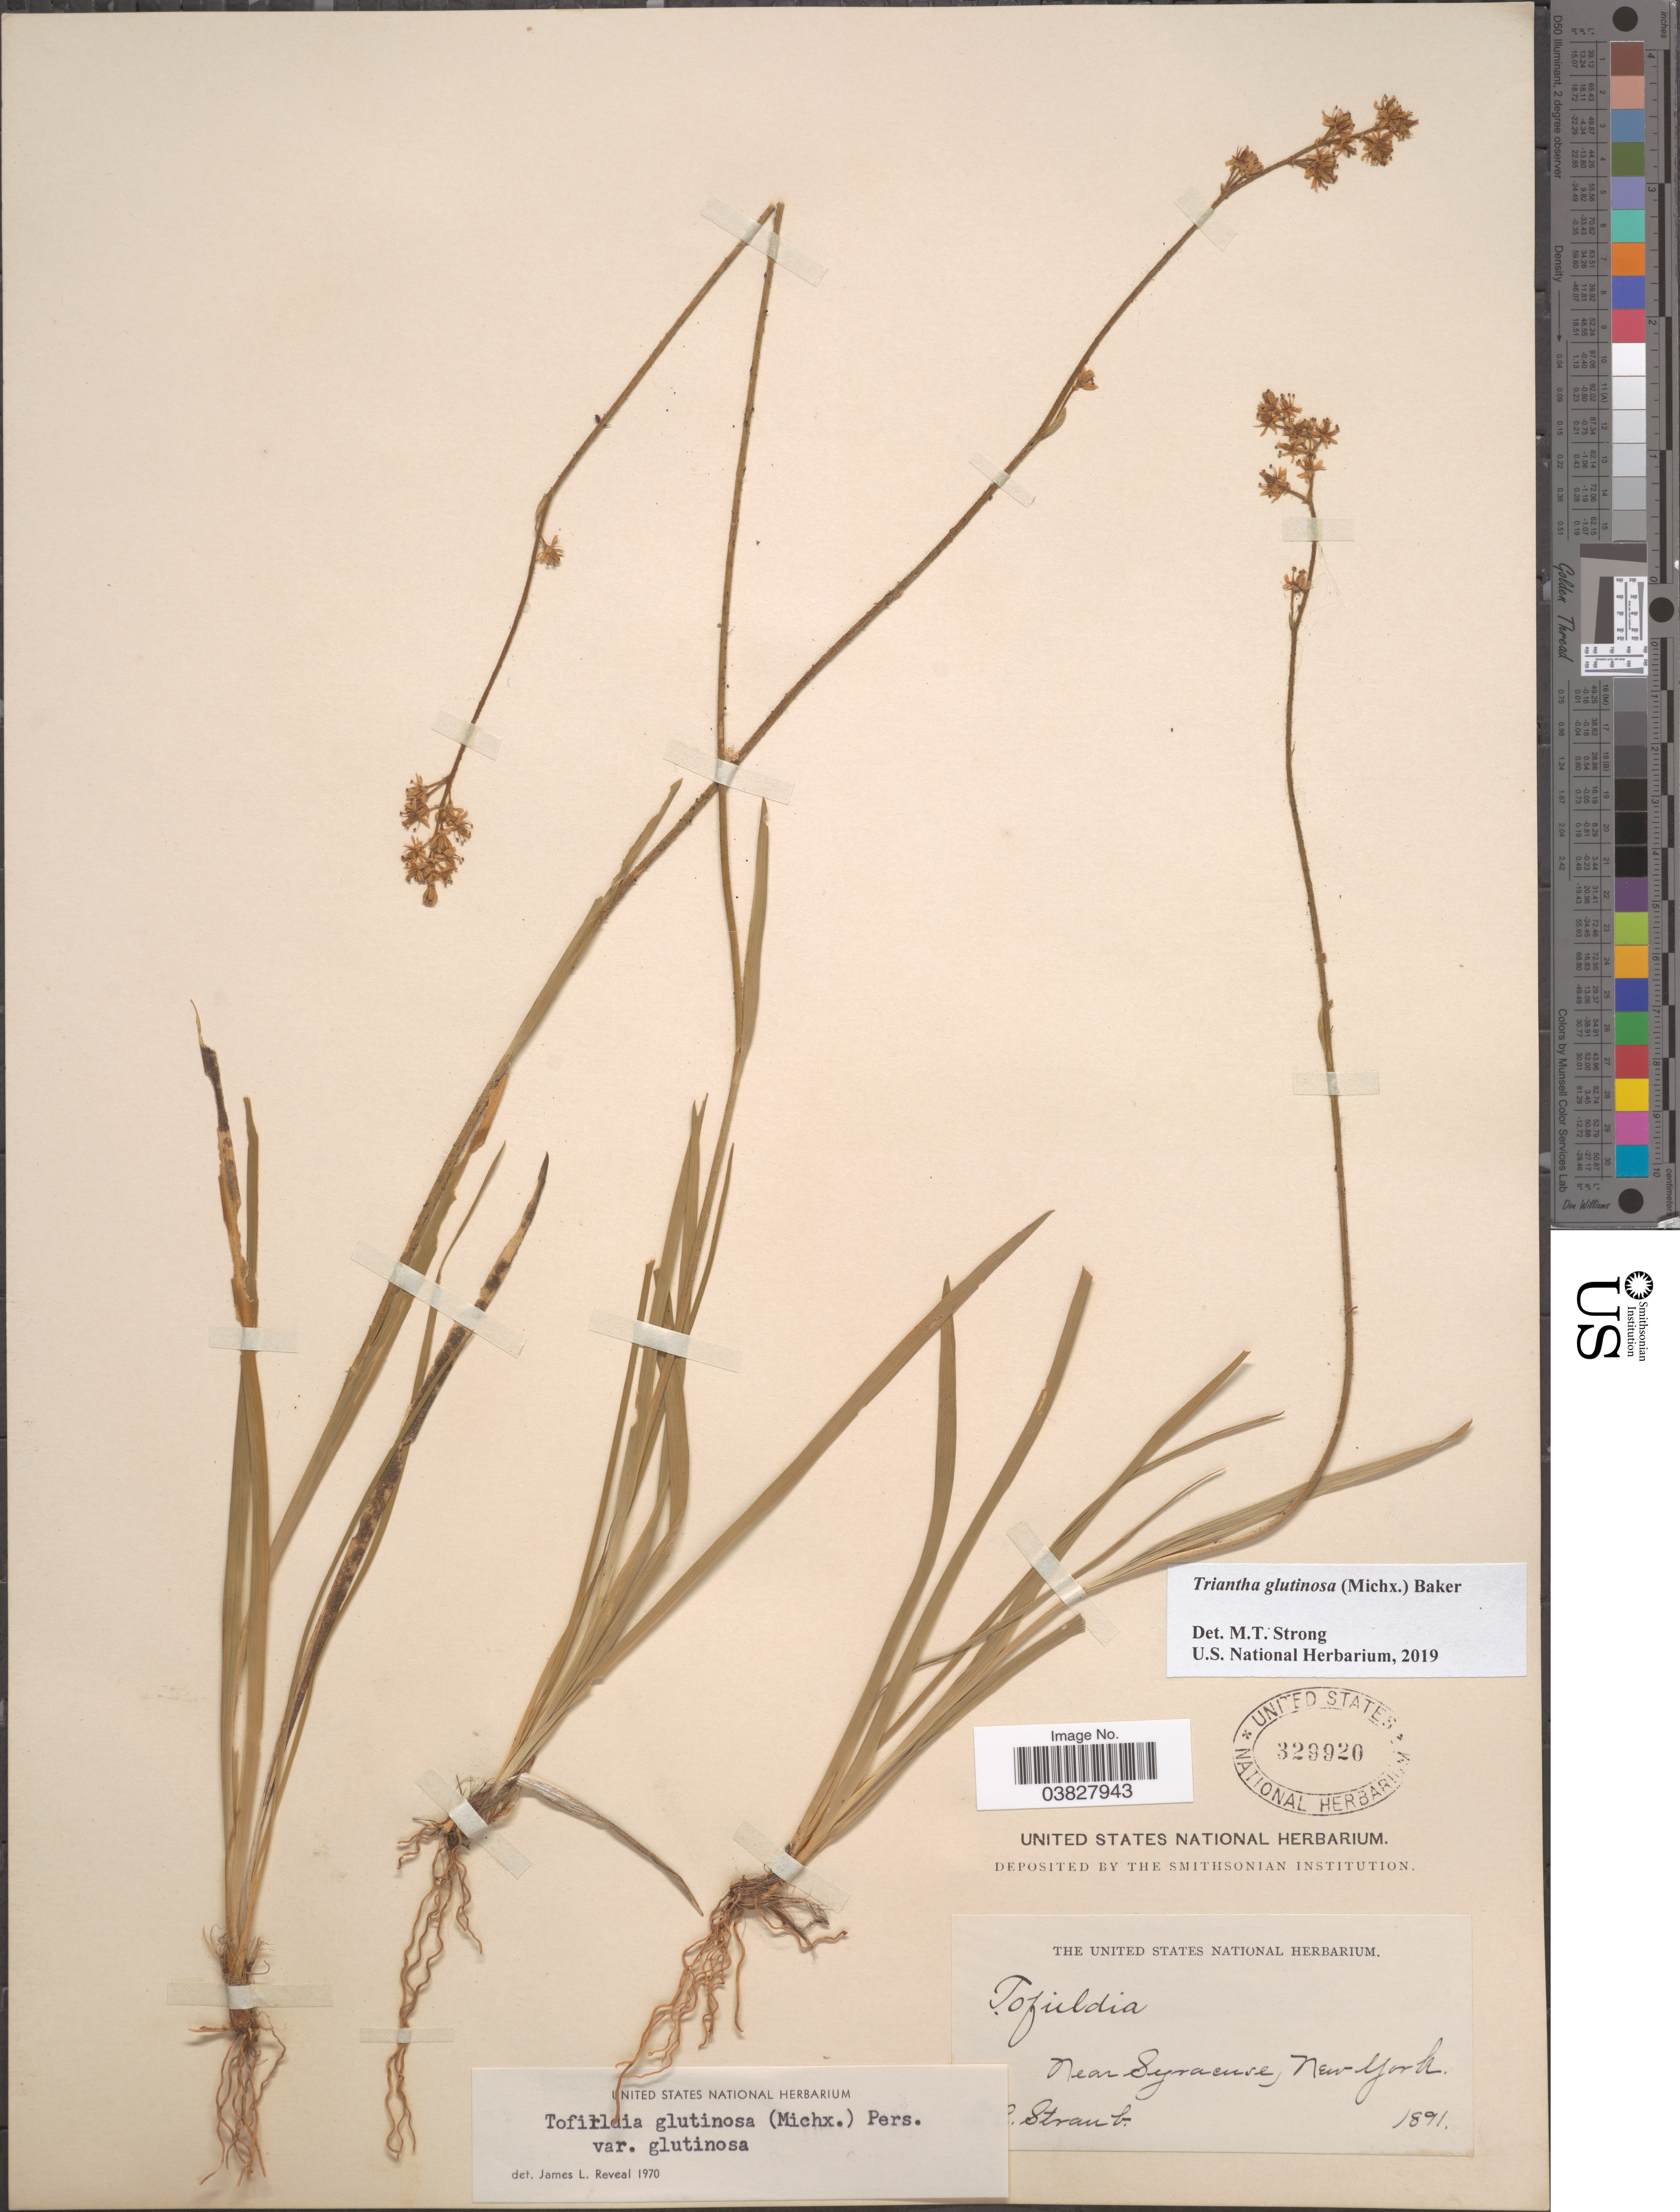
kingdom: Plantae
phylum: Tracheophyta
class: Liliopsida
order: Alismatales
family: Tofieldiaceae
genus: Triantha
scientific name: Triantha glutinosa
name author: (Michx.) Baker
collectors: F. Straub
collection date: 1891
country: United States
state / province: New York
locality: Near Syracuse.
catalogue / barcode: US 329920